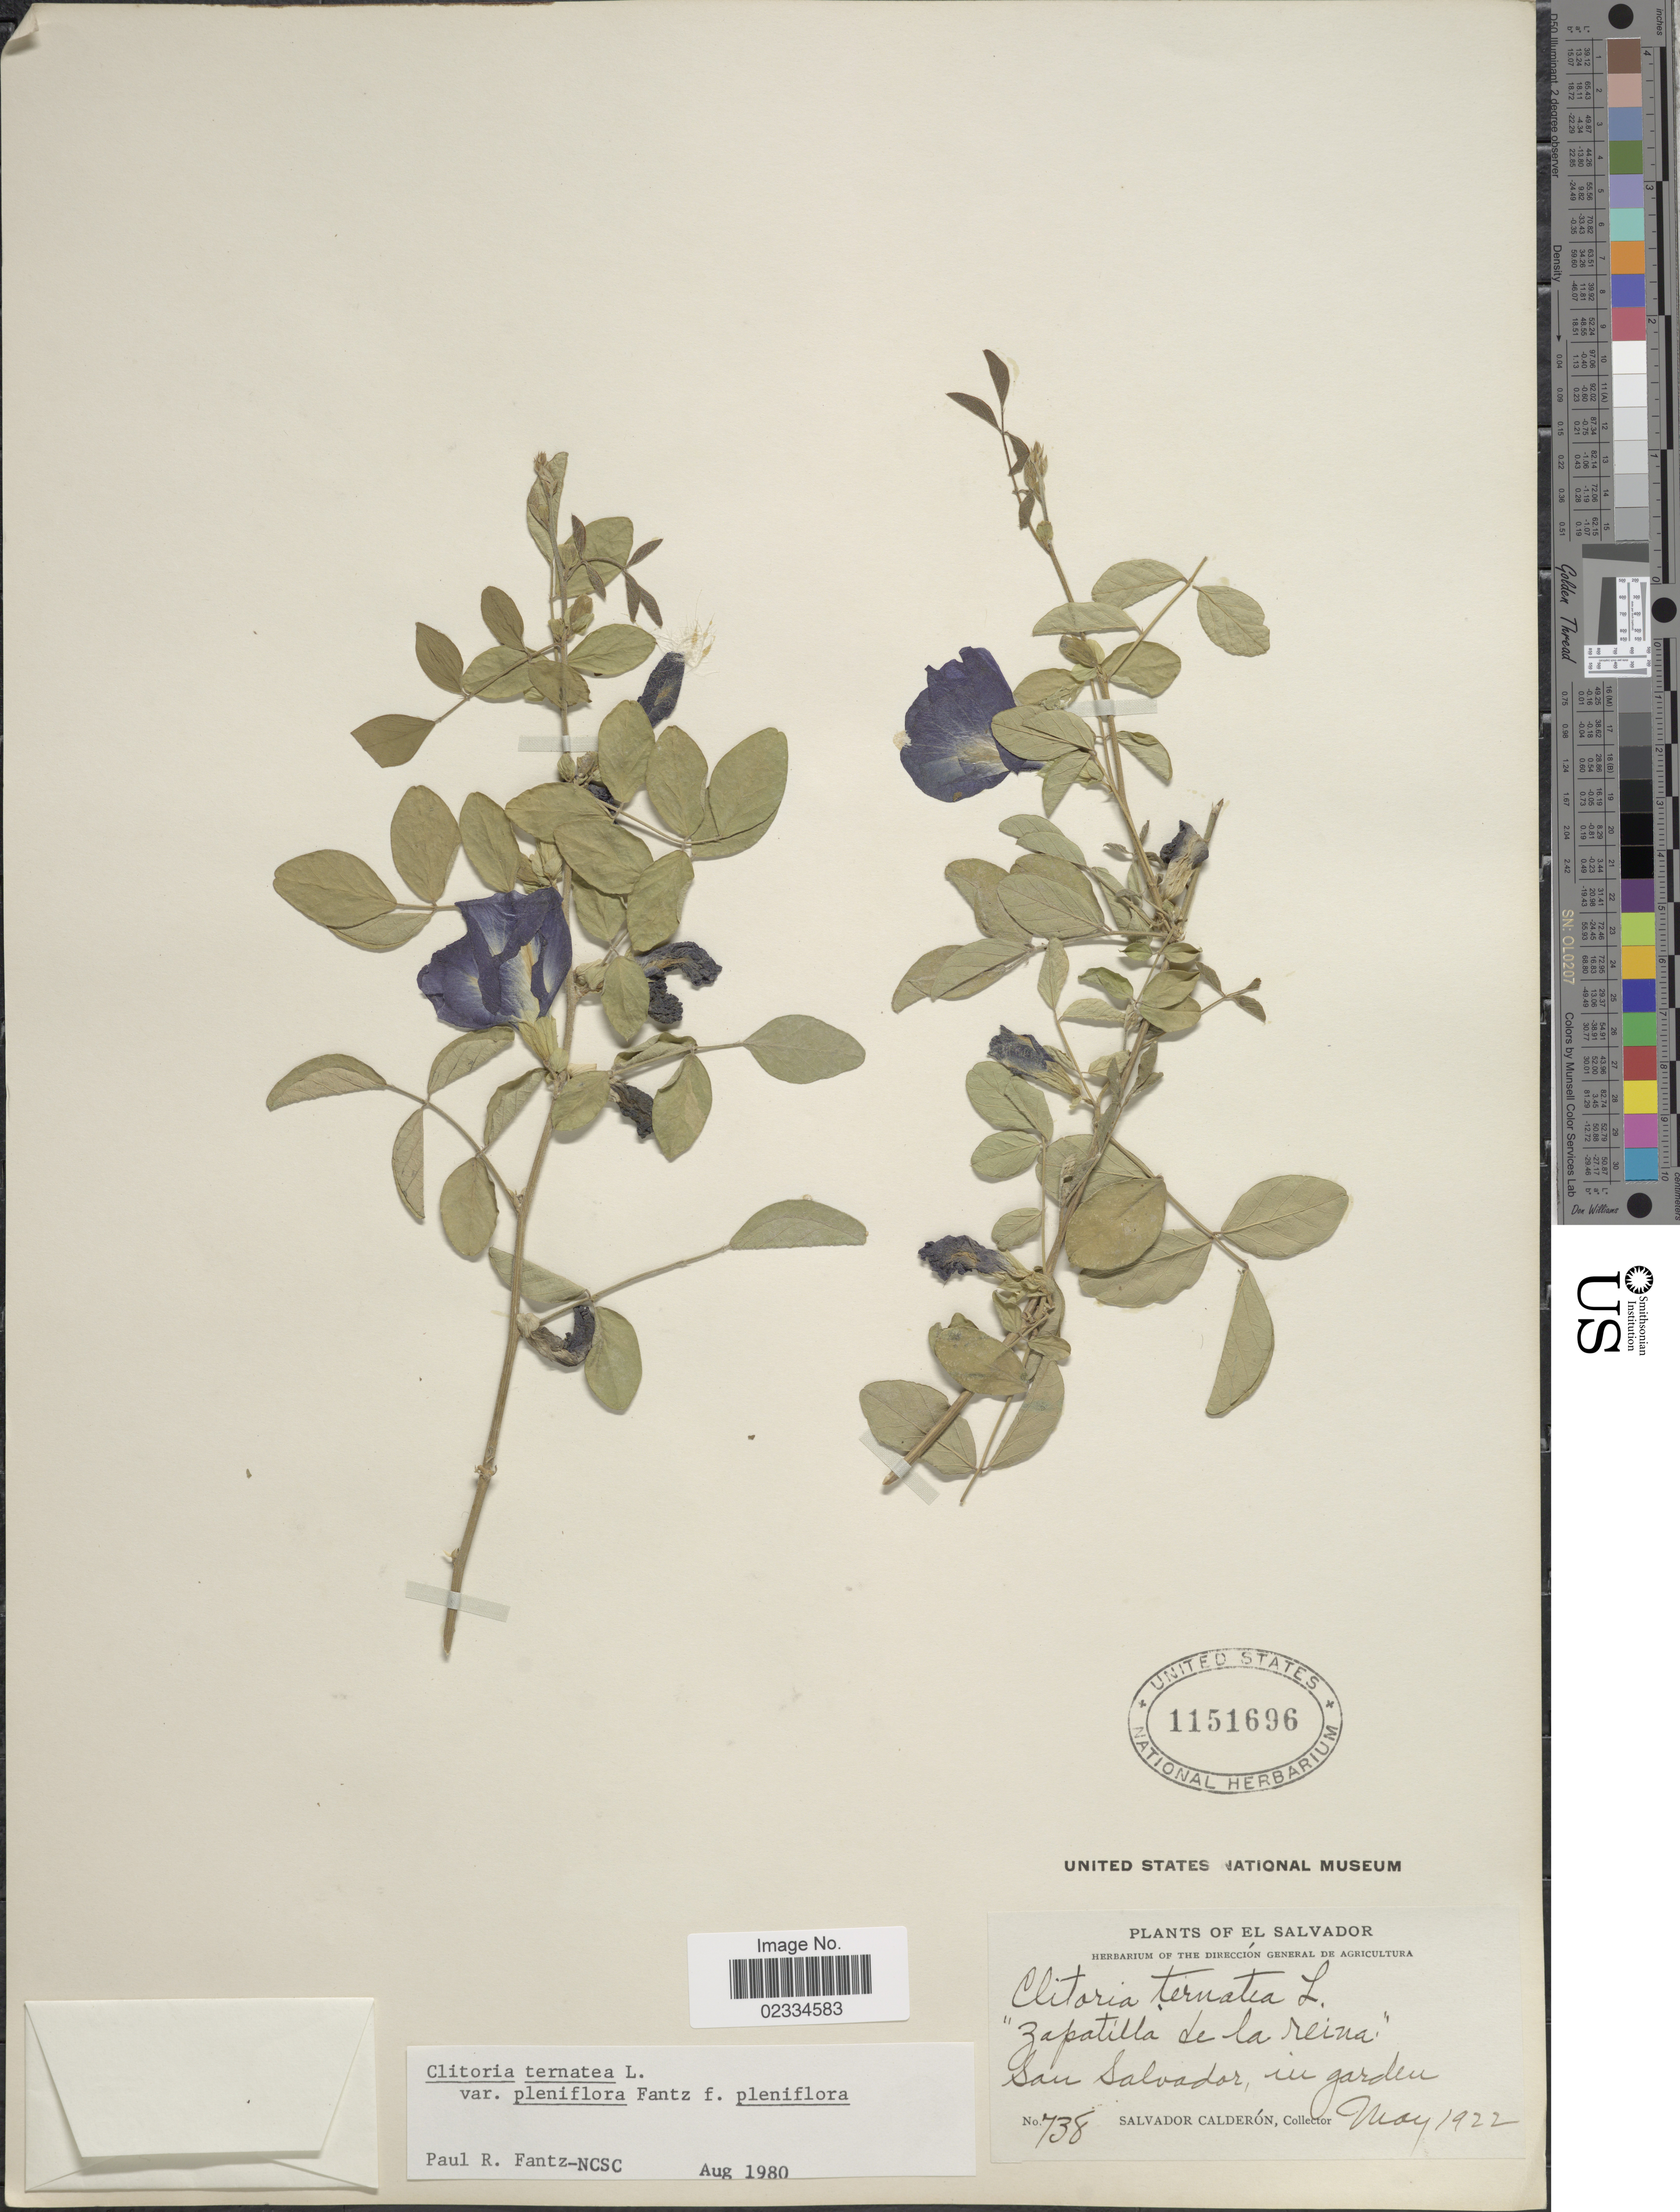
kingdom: Plantae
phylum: Tracheophyta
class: Magnoliopsida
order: Fabales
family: Fabaceae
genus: Clitoria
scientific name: Clitoria ternatea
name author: L.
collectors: S. Calderón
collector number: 738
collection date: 1922-05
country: El Salvador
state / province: San Salvador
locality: Zapatilla de la reina, San Salvador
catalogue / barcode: US 1151696